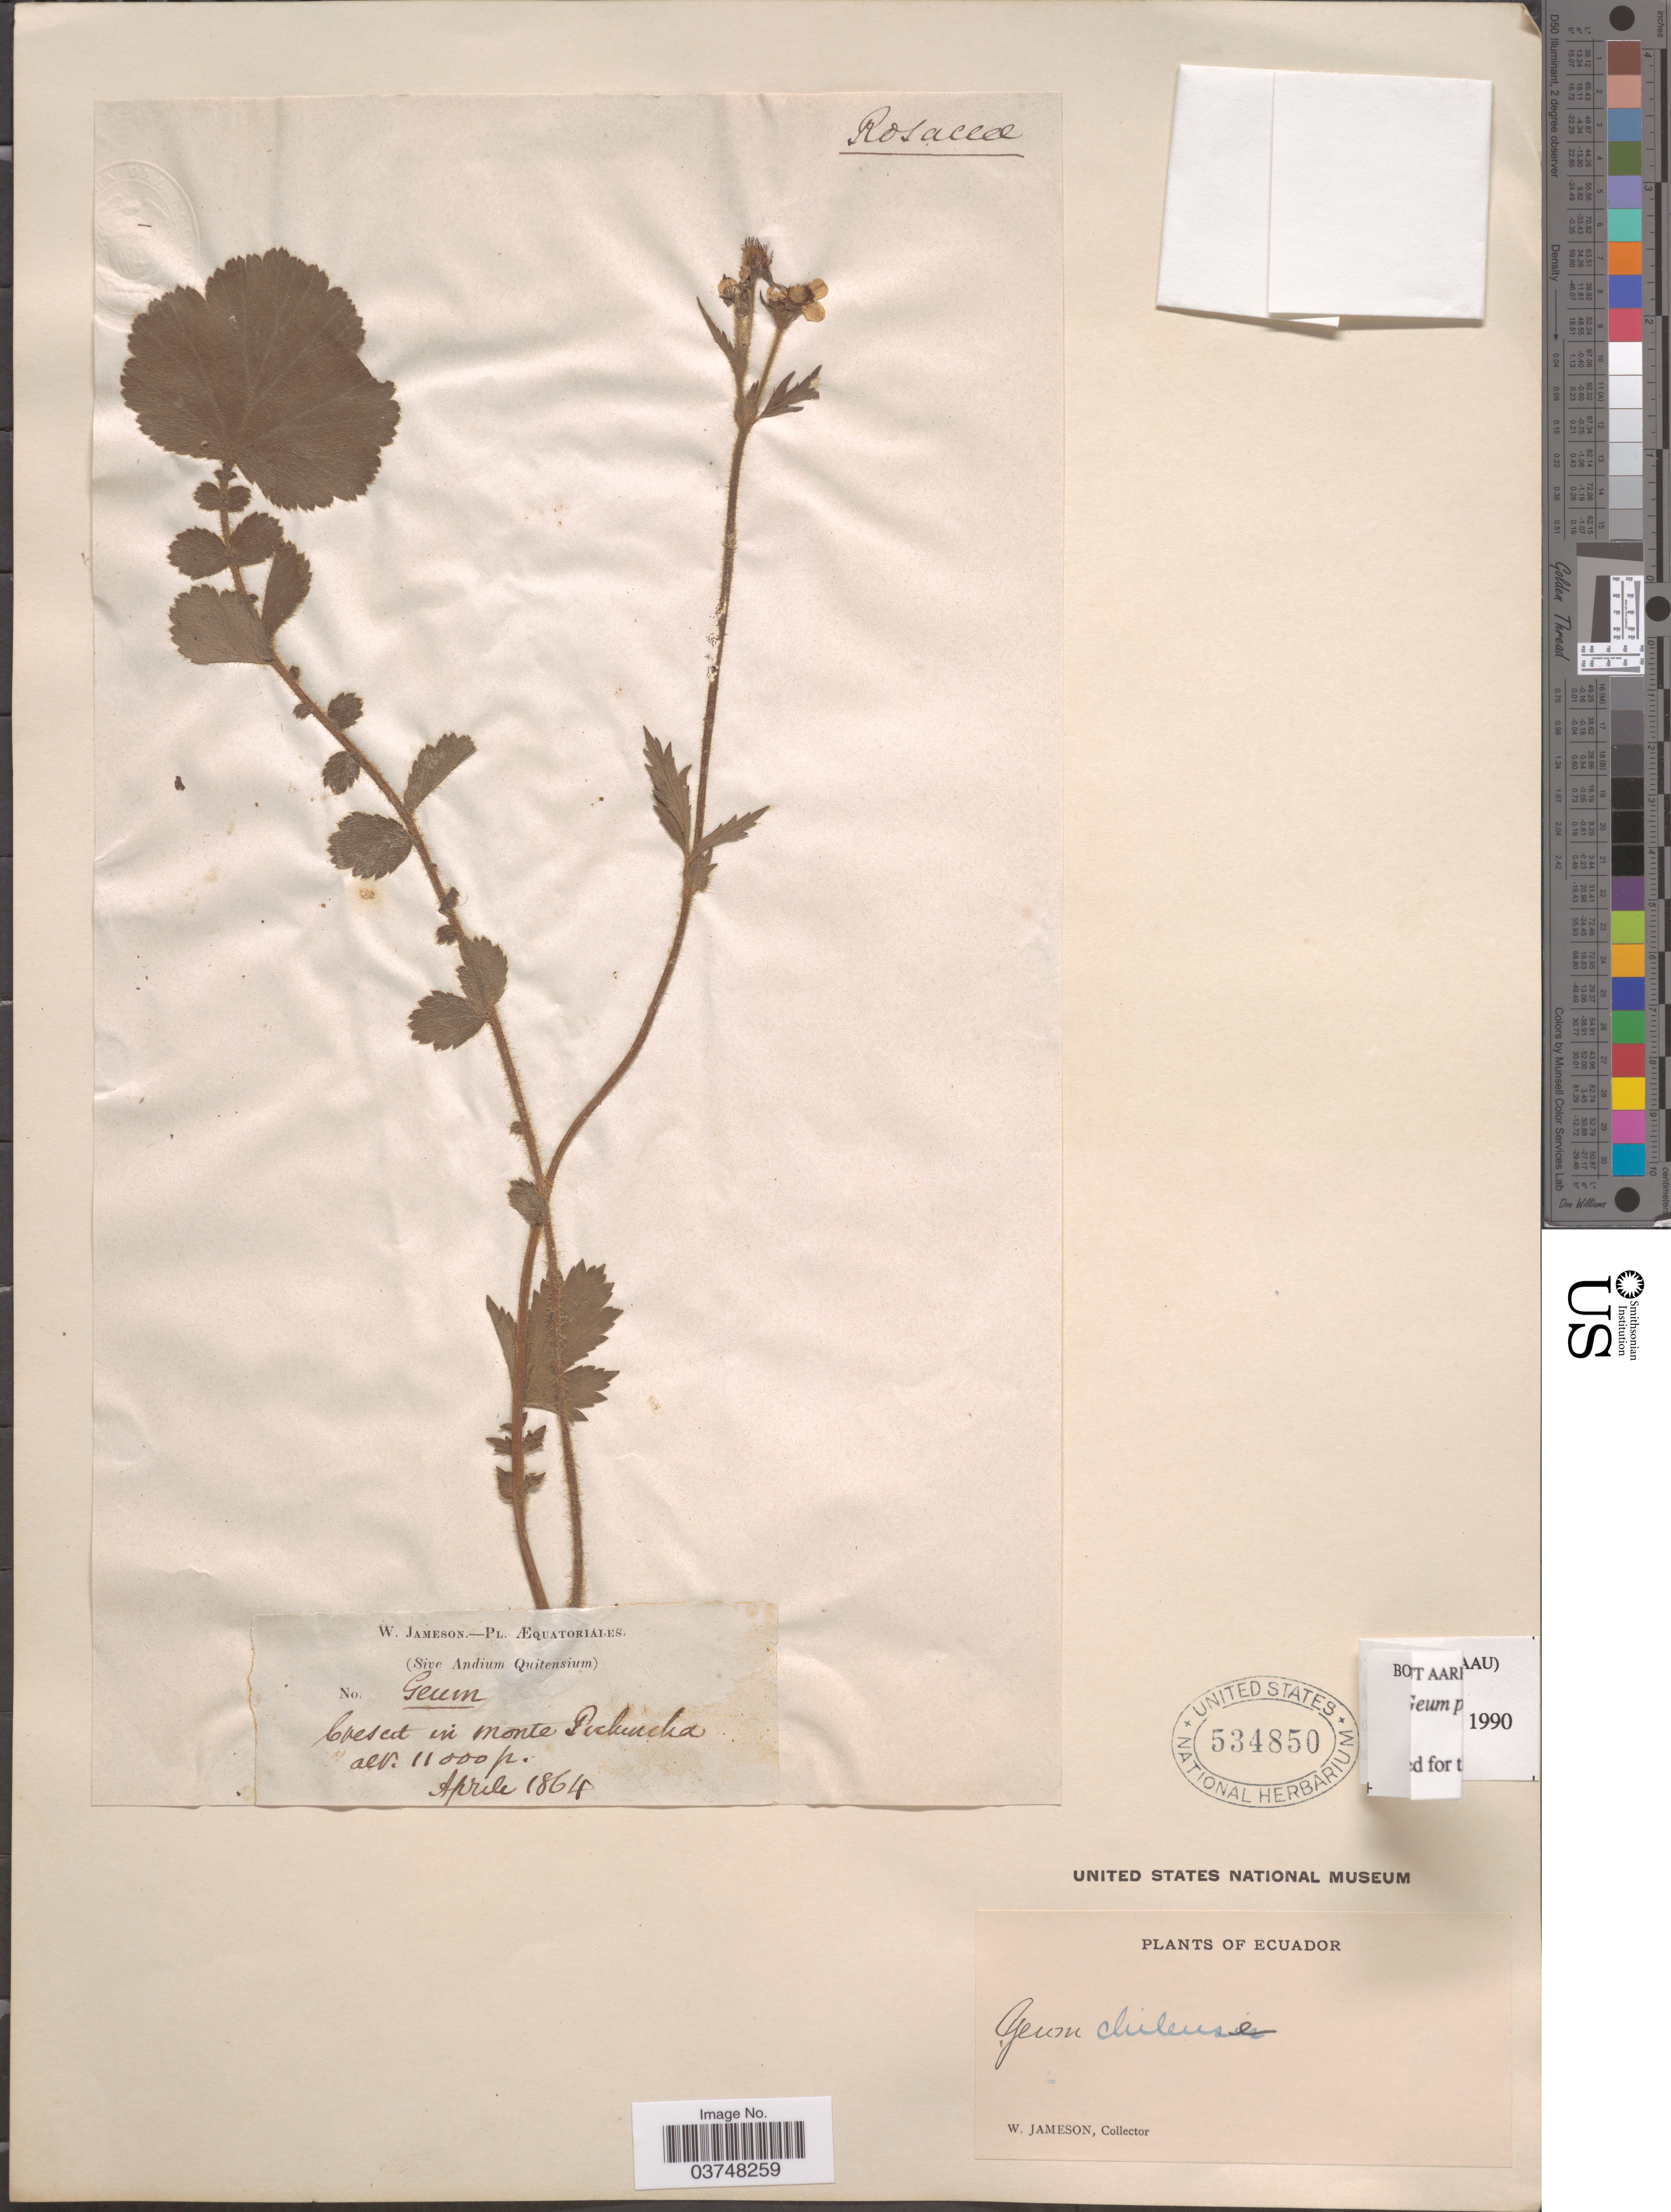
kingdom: Plantae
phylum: Tracheophyta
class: Magnoliopsida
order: Rosales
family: Rosaceae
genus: Geum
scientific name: Geum peruvianum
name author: Focke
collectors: W. Jameson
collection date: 1864-04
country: Ecuador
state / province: Pichincha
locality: Crescet in monte Pichincha.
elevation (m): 3353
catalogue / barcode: US 534850